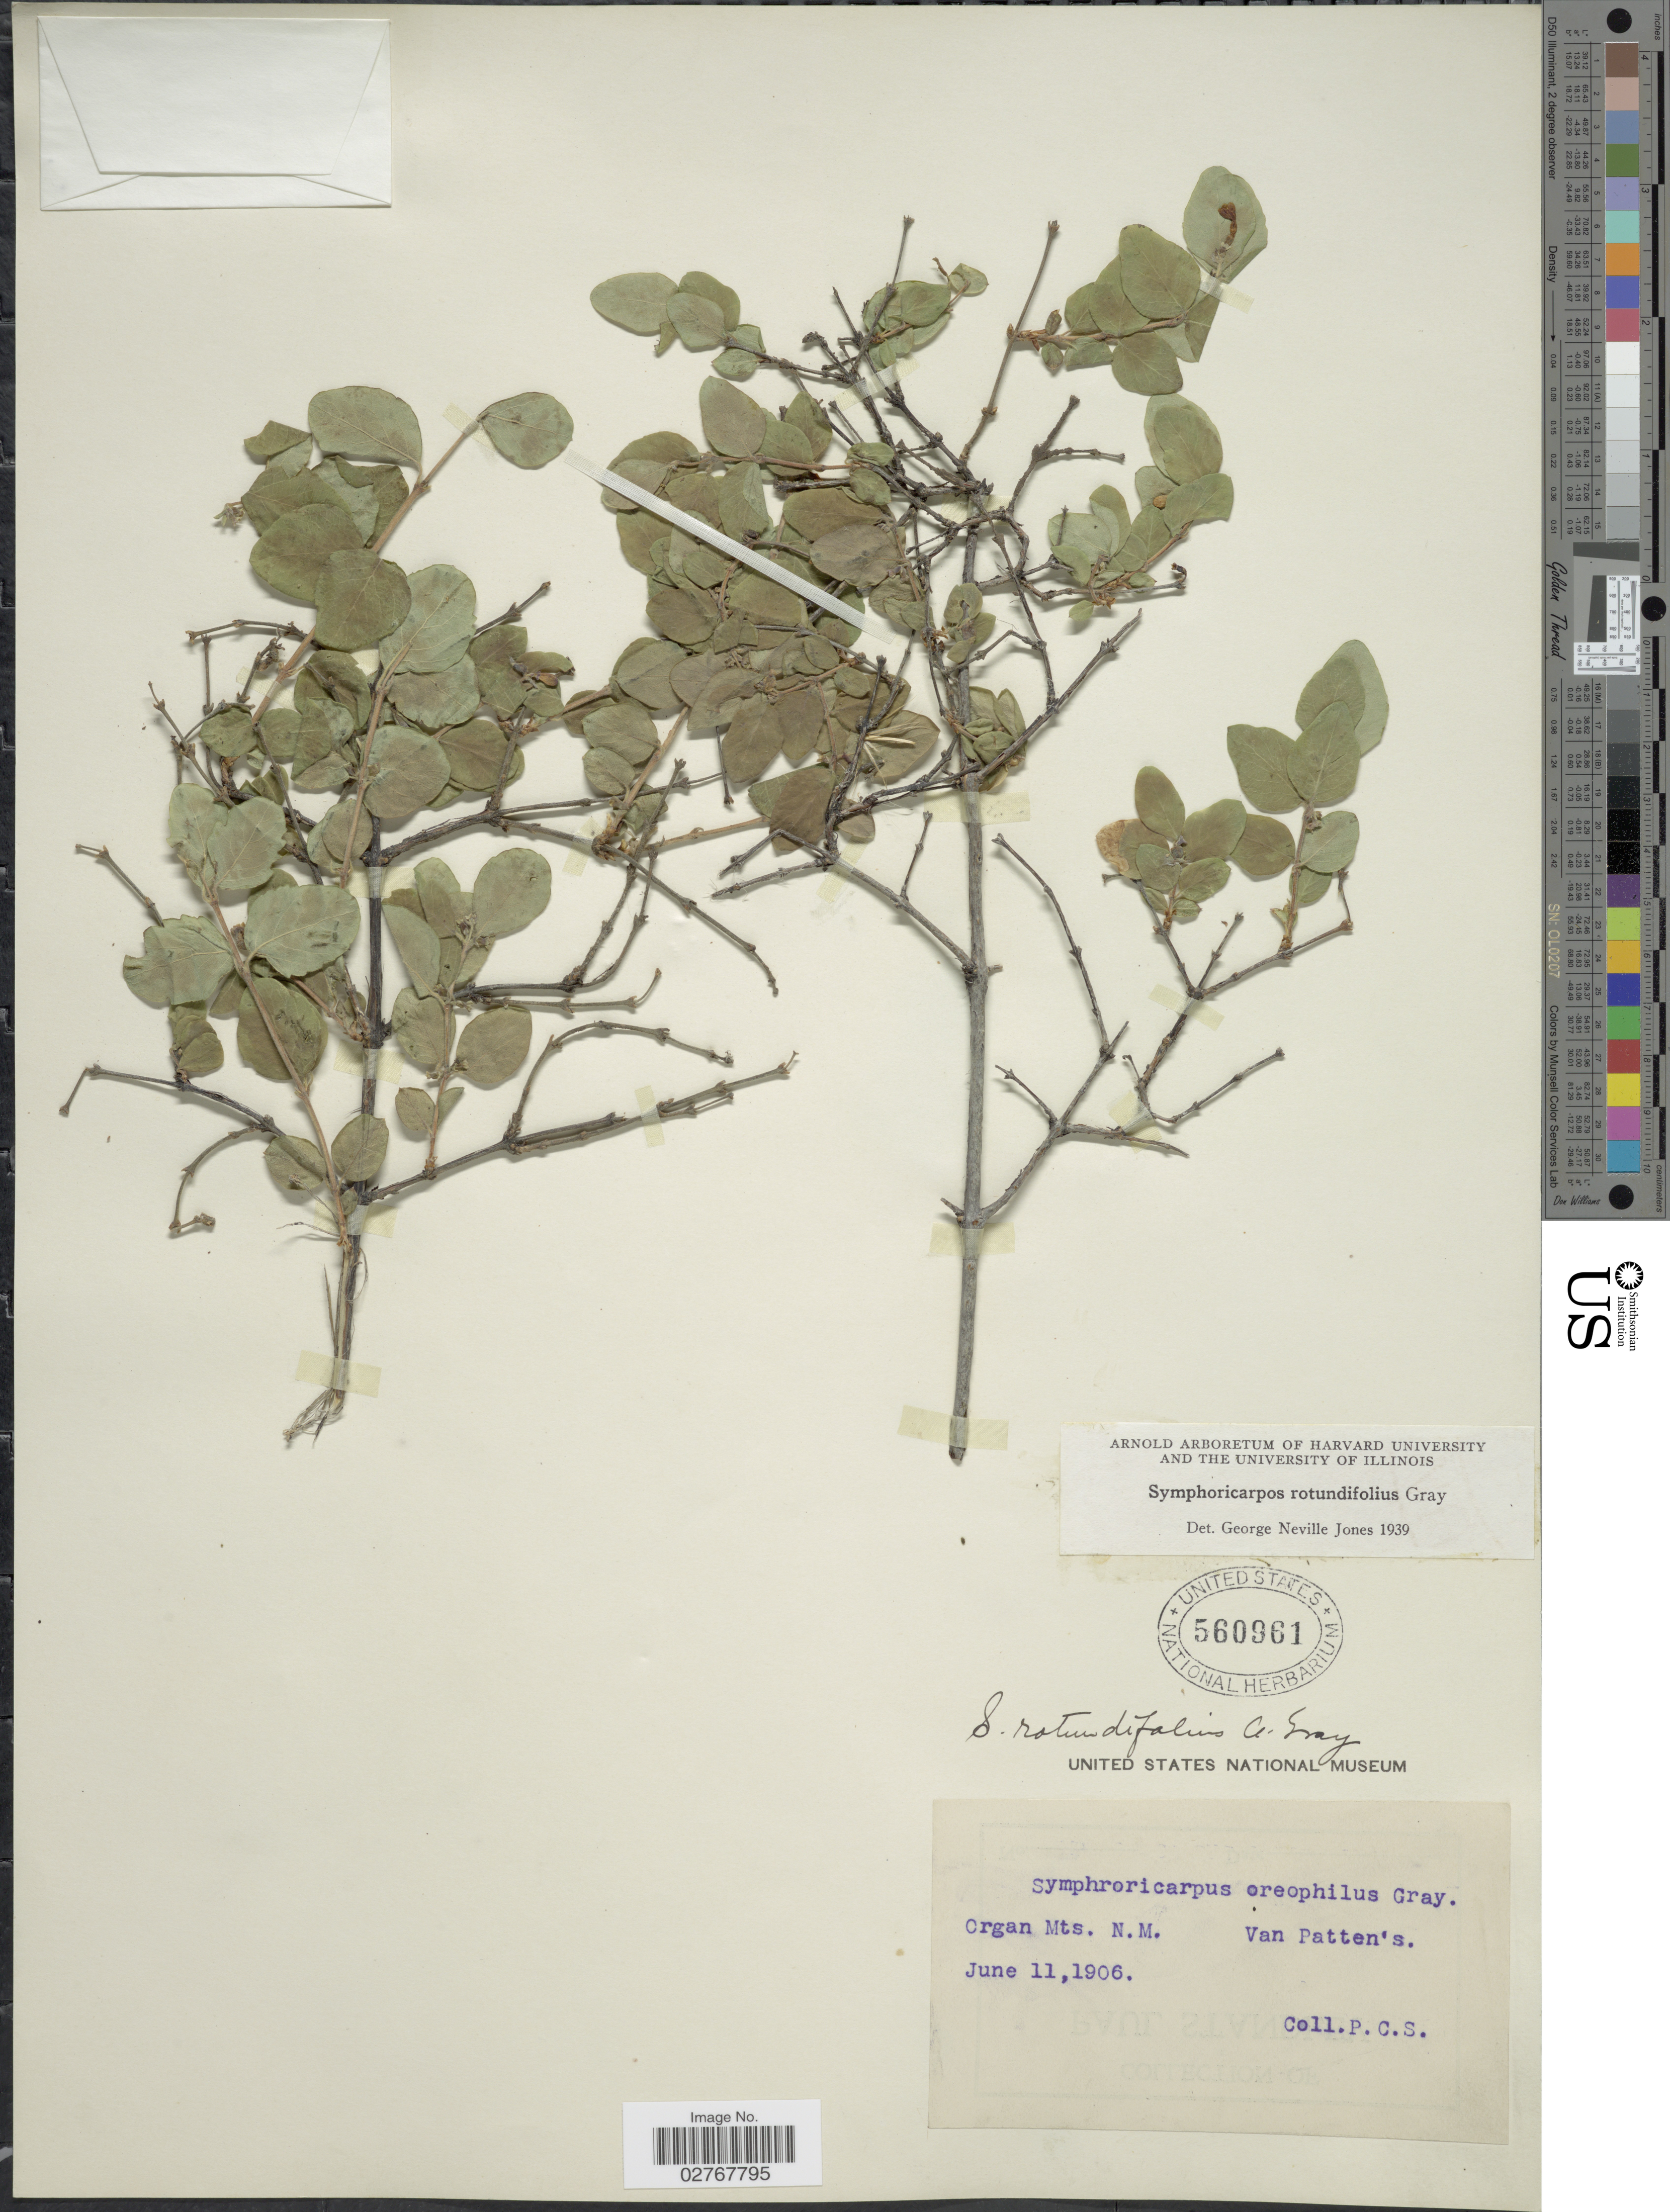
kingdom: Plantae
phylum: Tracheophyta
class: Magnoliopsida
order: Dipsacales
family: Caprifoliaceae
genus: Symphoricarpos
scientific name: Symphoricarpos rotundifolius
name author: A. Gray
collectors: P. C. S.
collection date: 1906-06-11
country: United States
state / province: New Mexico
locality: Organ Mts. N. M., Van Patten's .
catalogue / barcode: US 560961